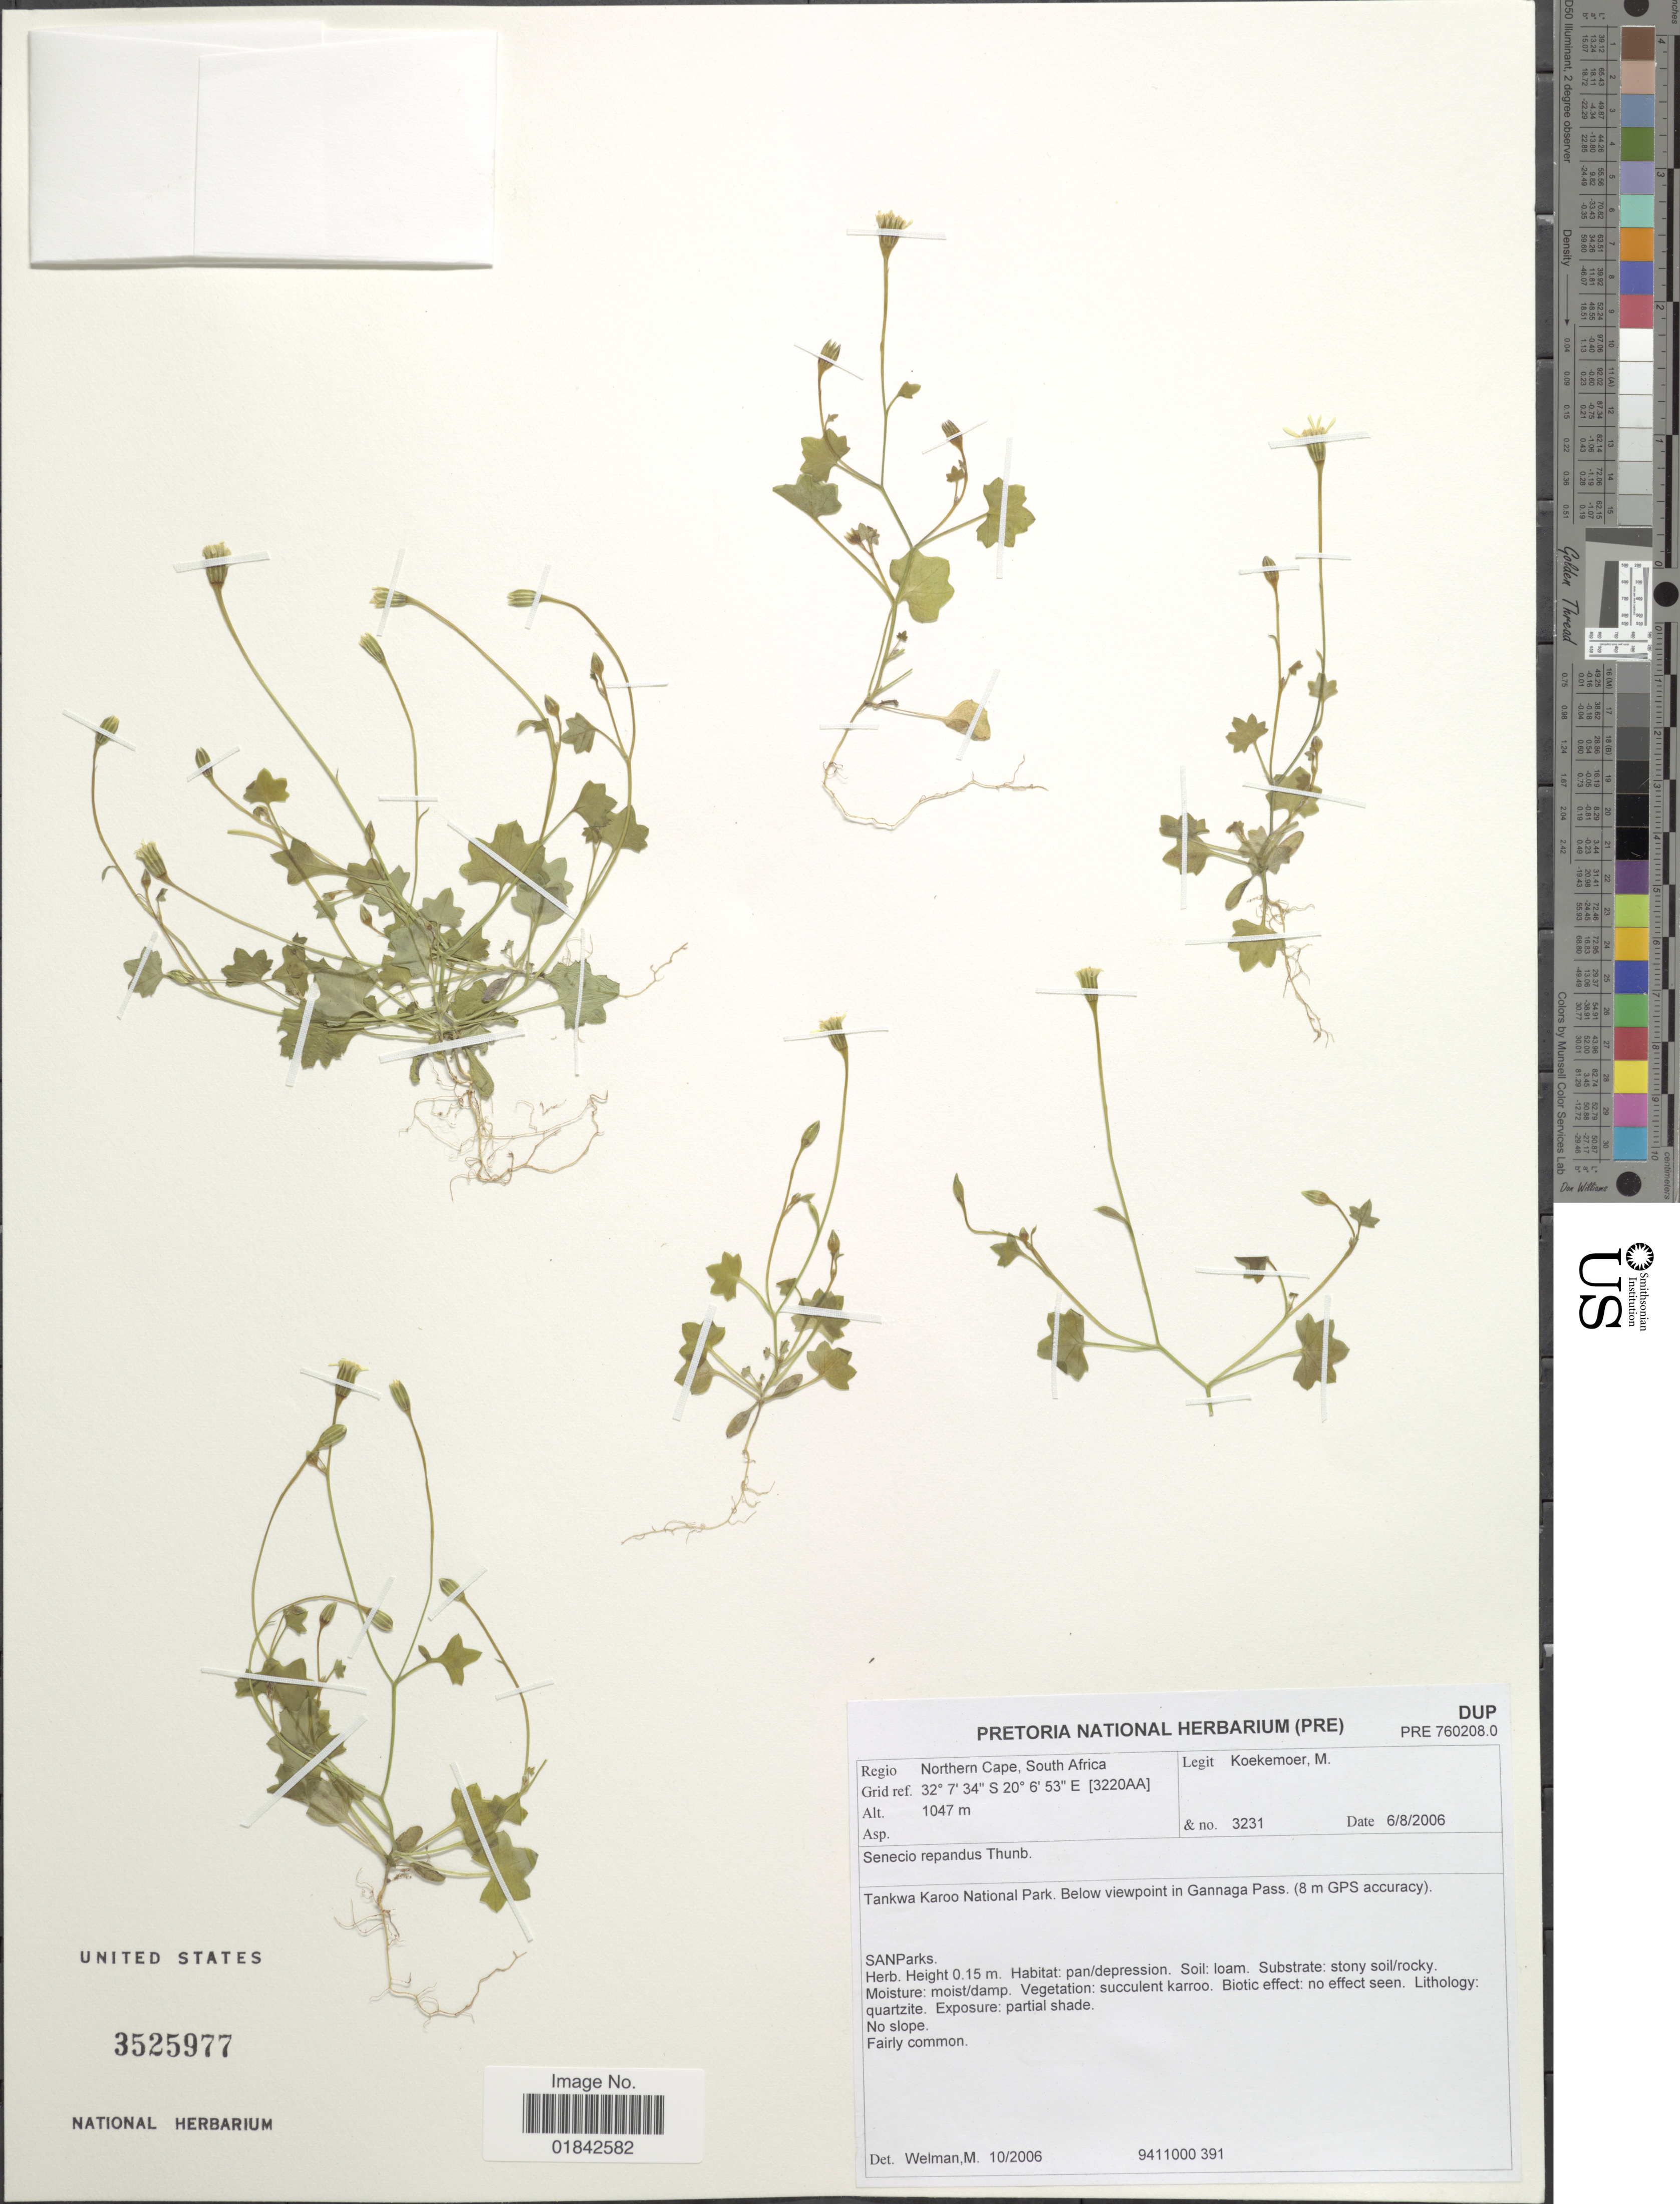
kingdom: Plantae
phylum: Tracheophyta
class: Magnoliopsida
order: Asterales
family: Asteraceae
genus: Senecio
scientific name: Senecio repandus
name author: Thunb.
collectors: M. Koekemoer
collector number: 3231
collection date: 2006-08-06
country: South Africa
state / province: Northern Cape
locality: Tankwa Karoo National Park, below viewpoint in Gannaga Pass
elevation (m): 1047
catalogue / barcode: US 3525977